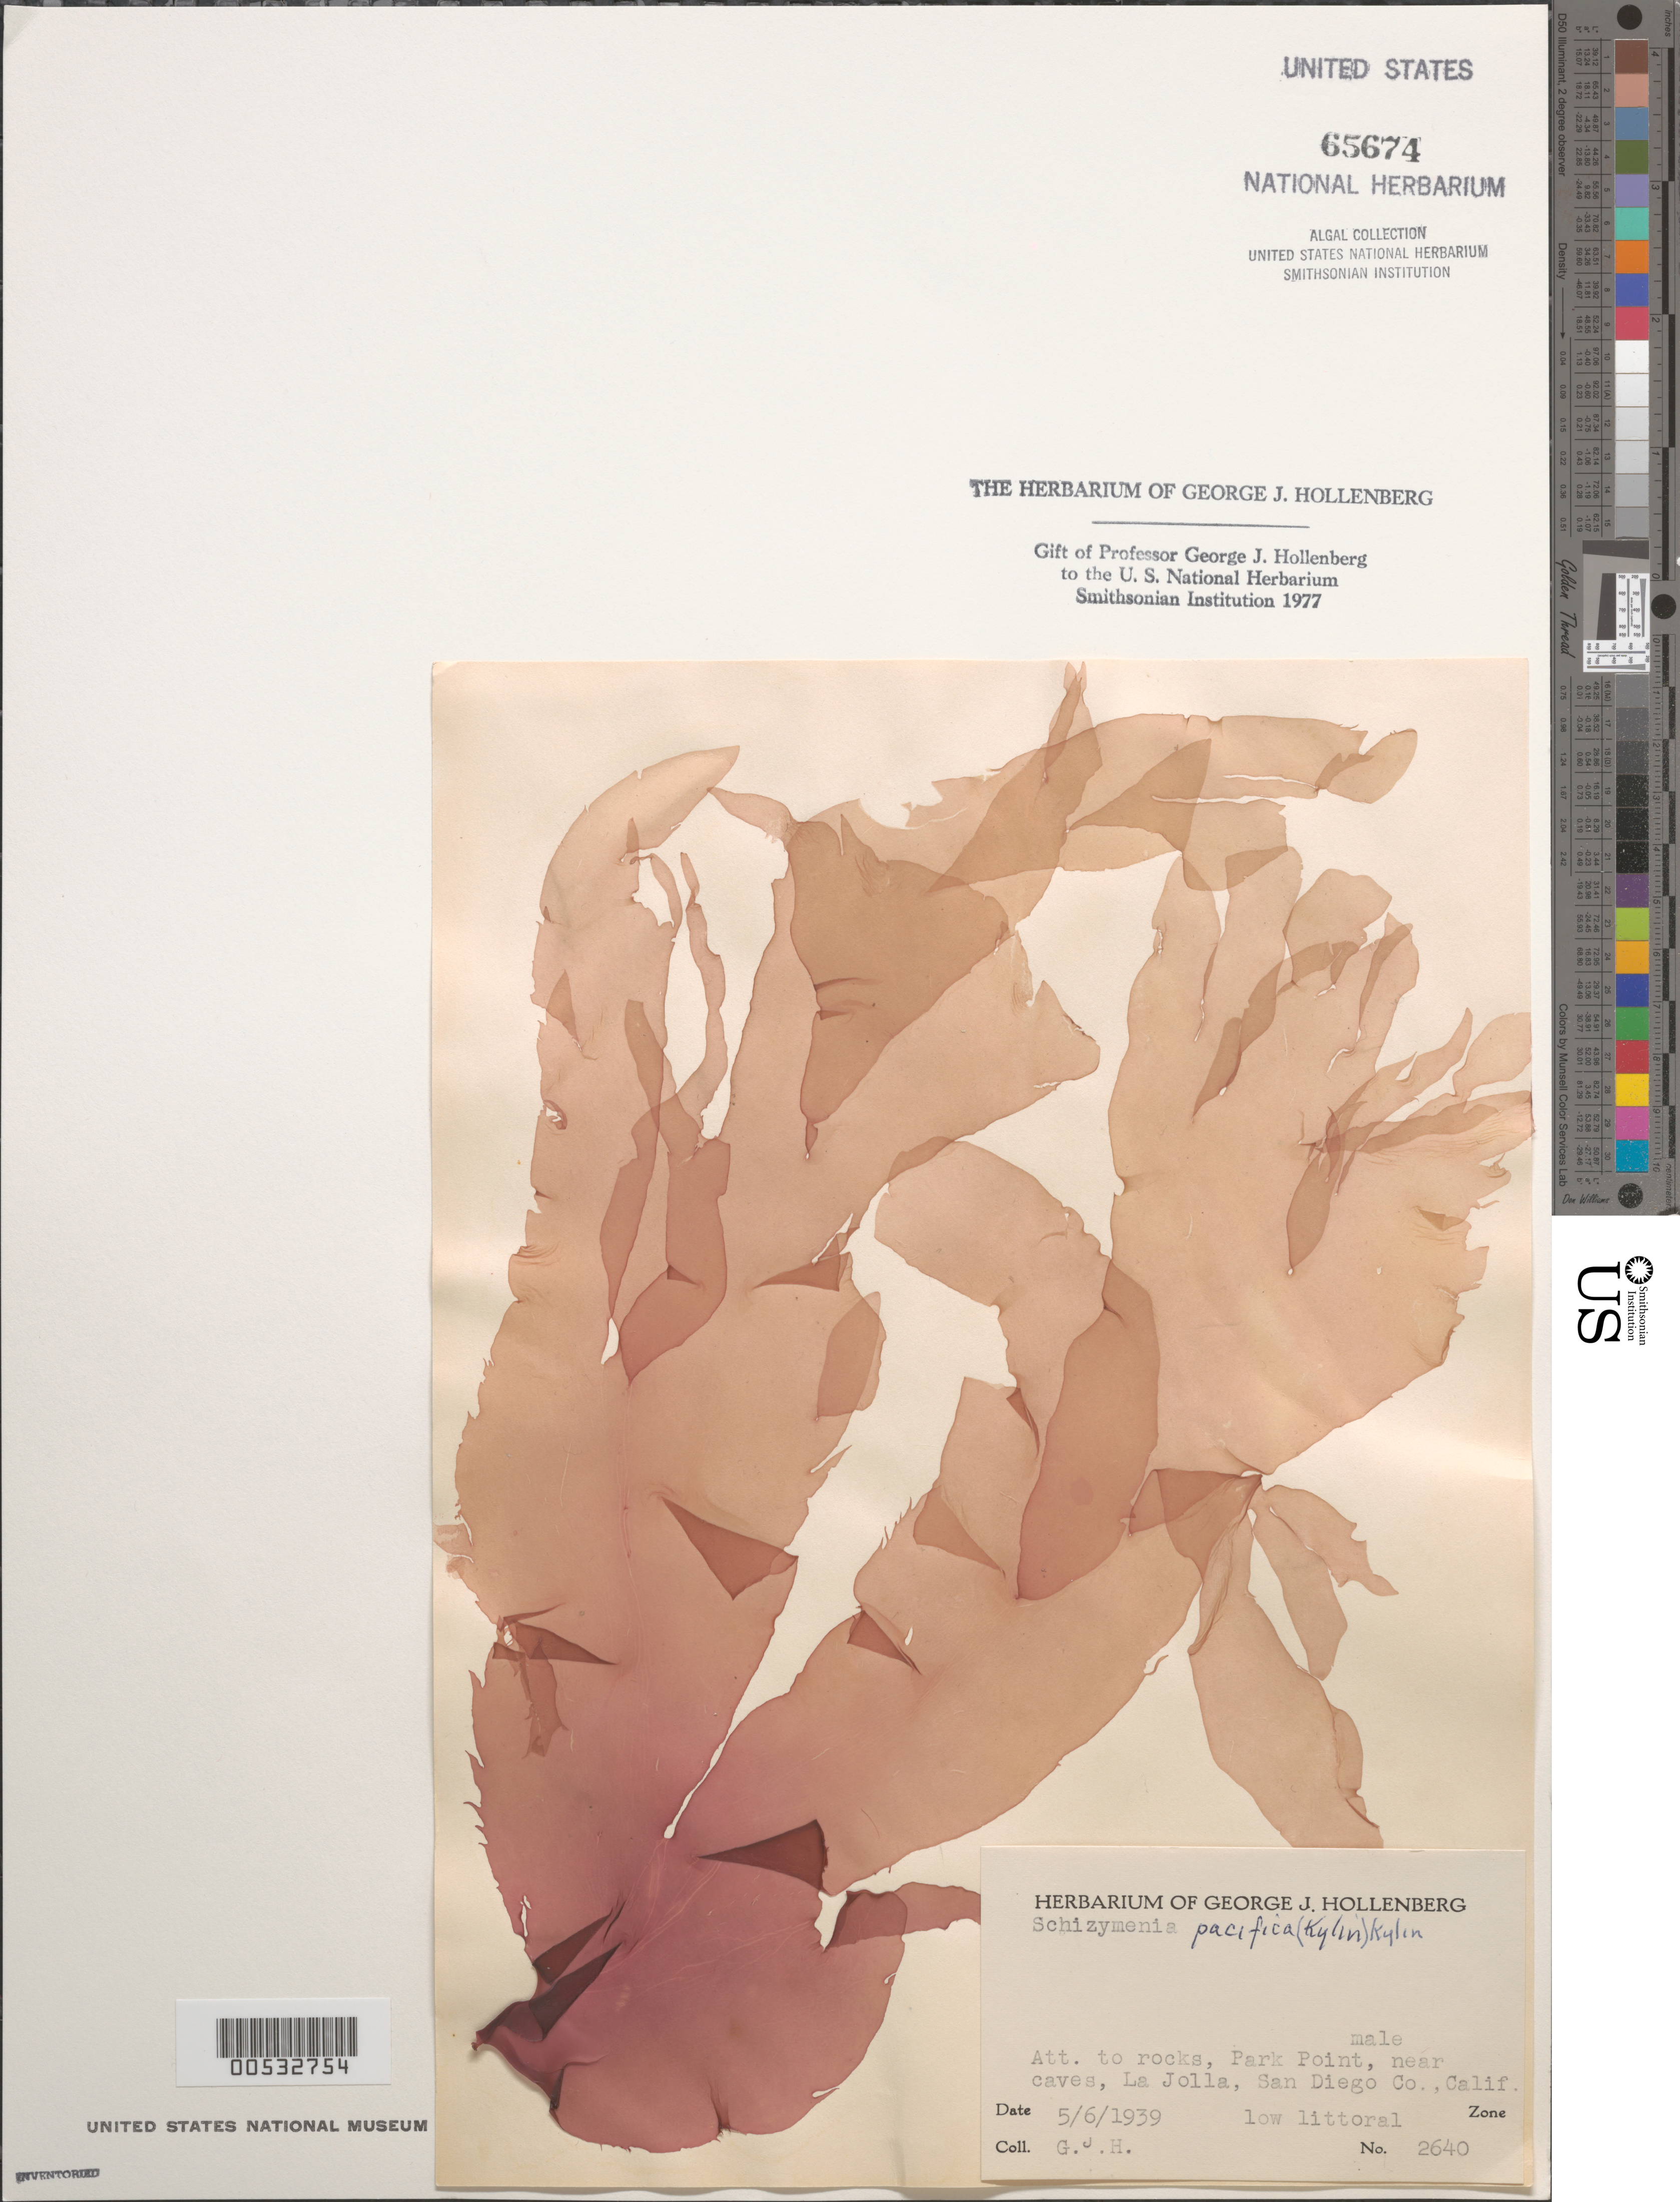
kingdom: Plantae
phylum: Rhodophyta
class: Florideophyceae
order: Nemastomatales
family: Schizymeniaceae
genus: Schizymenia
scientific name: Schizymenia pacifica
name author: (Kylin) Kylin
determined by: Hollenberg, George J.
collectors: G. Hollenberg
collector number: GJH 2640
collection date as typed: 06 May 1939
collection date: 1939-05-06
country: United States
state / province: California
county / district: San Diego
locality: La Jolla, Park Point near caves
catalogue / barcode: US 65674